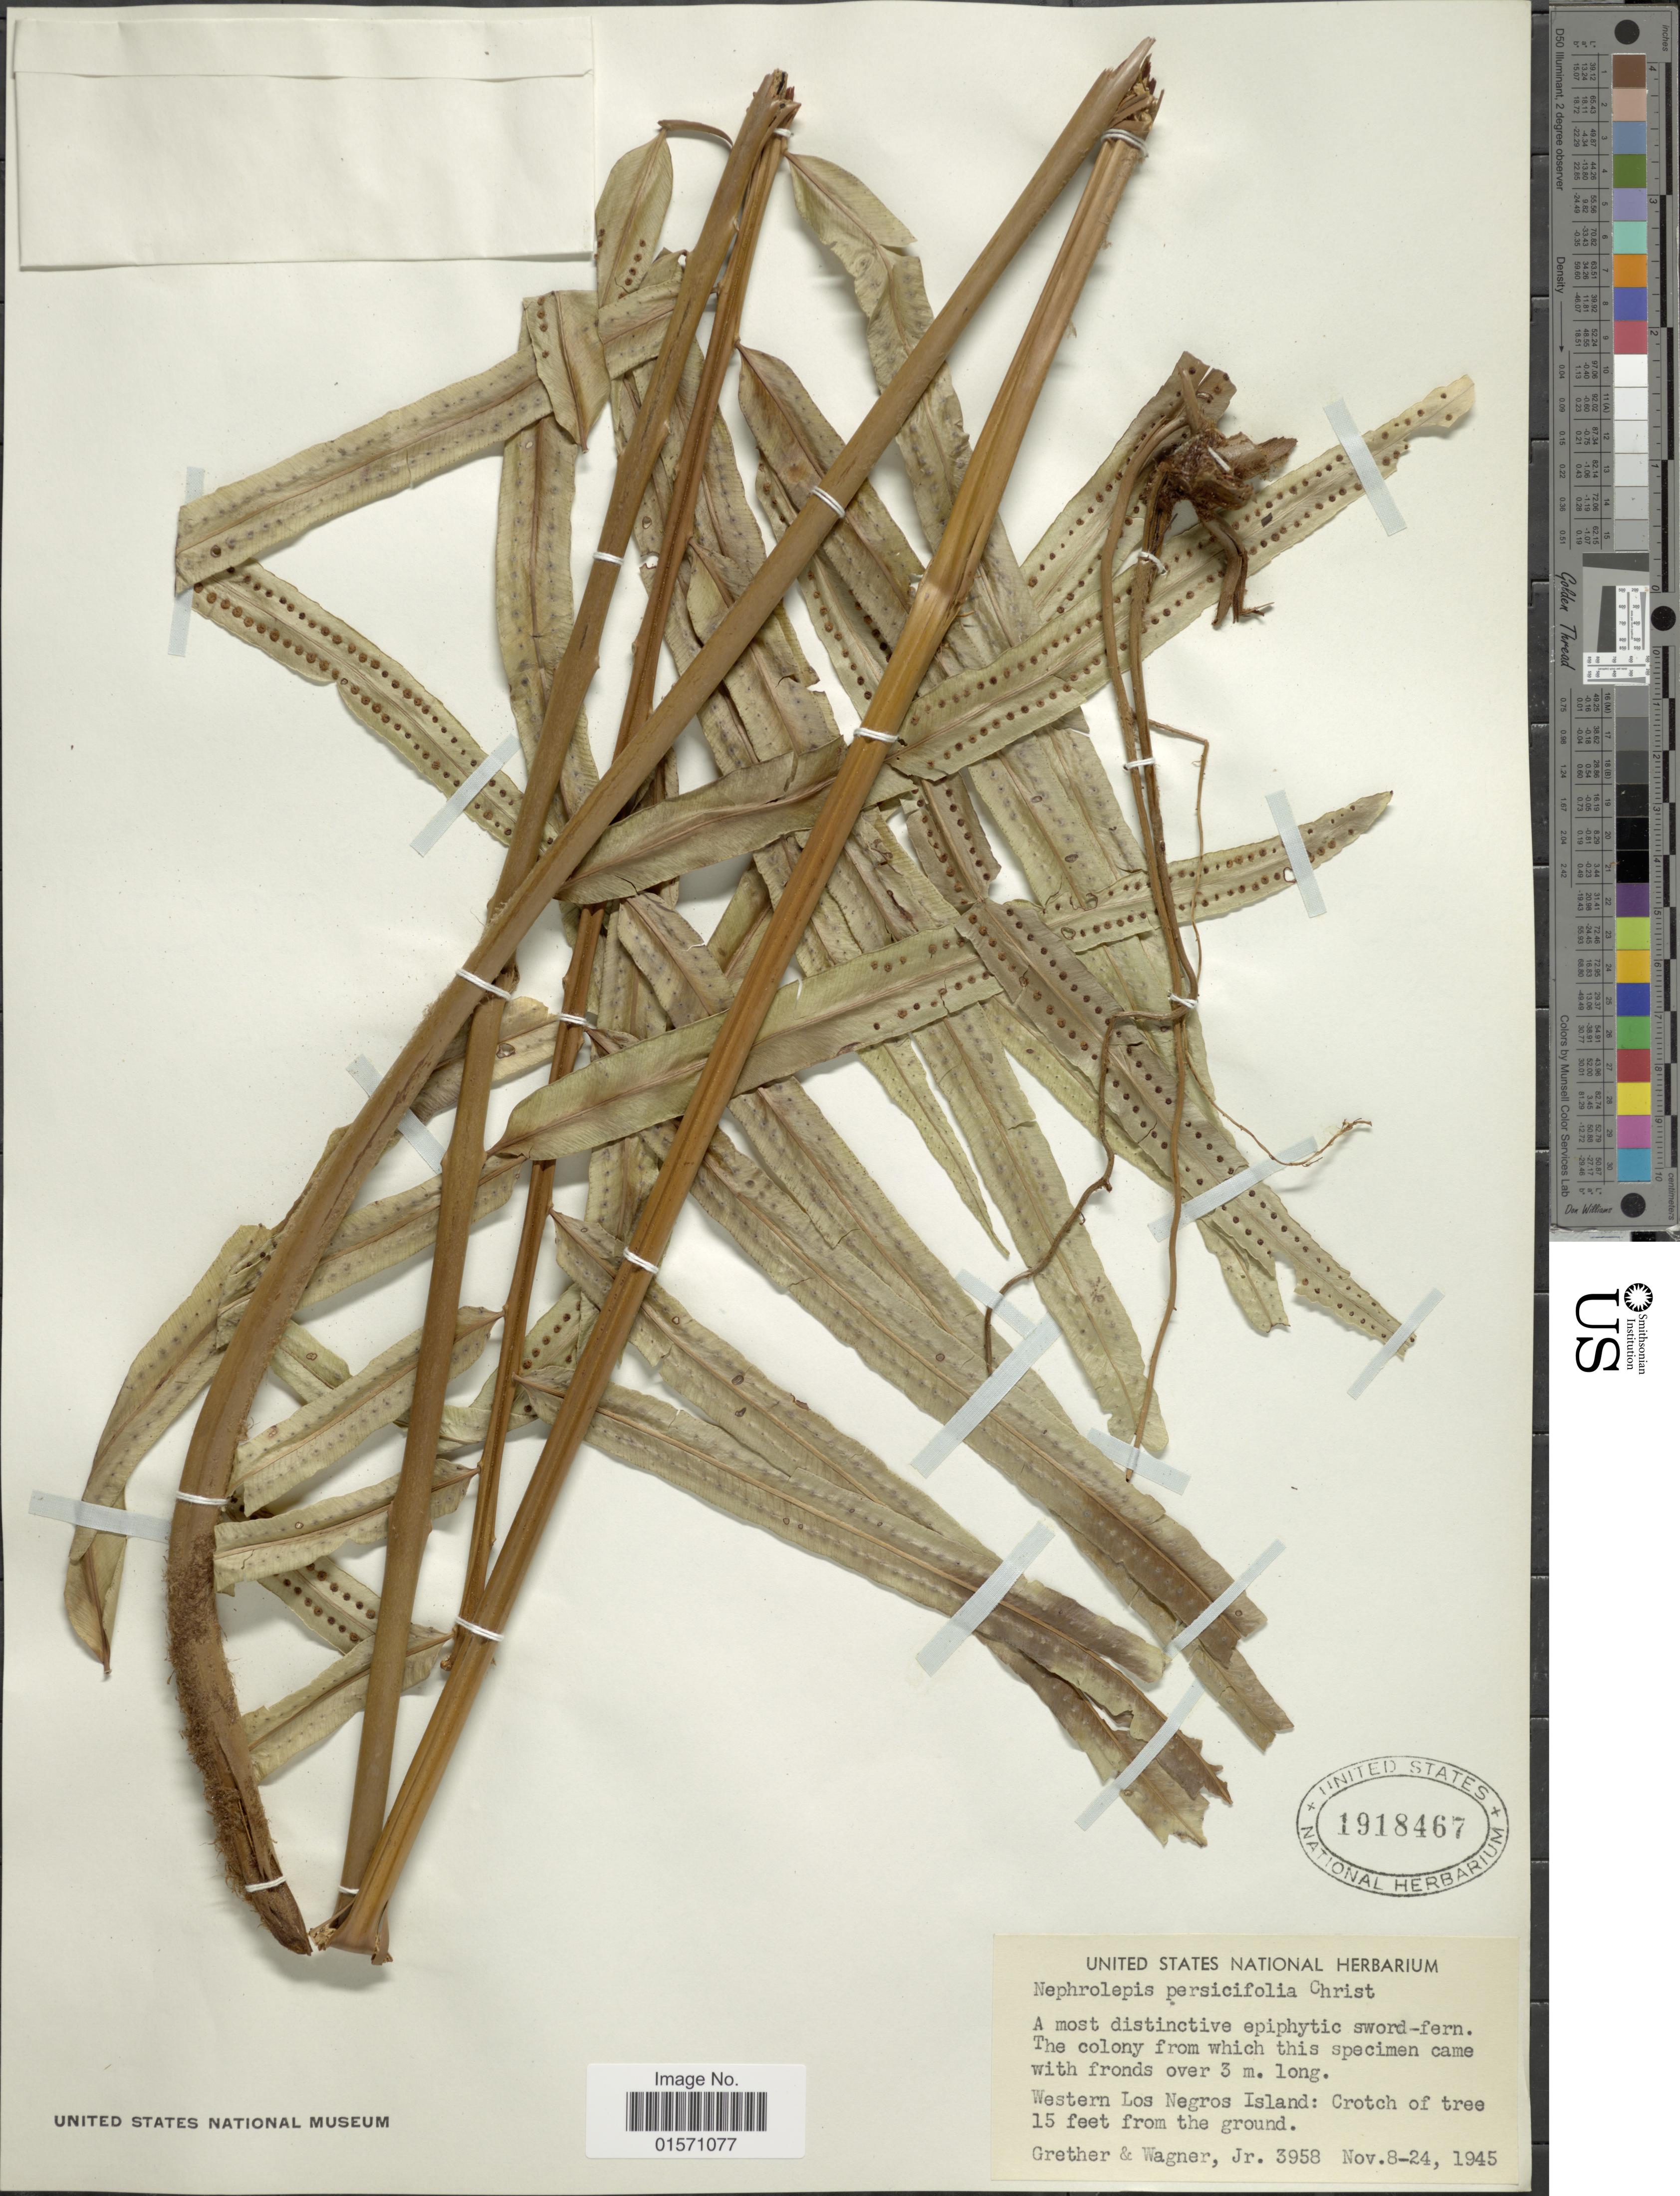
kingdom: Plantae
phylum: Tracheophyta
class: Polypodiopsida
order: Polypodiales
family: Nephrolepidaceae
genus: Nephrolepis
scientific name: Nephrolepis persicifolia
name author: Christ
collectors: -. Grether & -- Wagner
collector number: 3958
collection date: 1945-11-08/1945-11-24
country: Papua New Guinea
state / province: Manus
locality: Western Los Negros Island: Crotch of tree 15 feet from the ground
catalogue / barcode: US 1918467